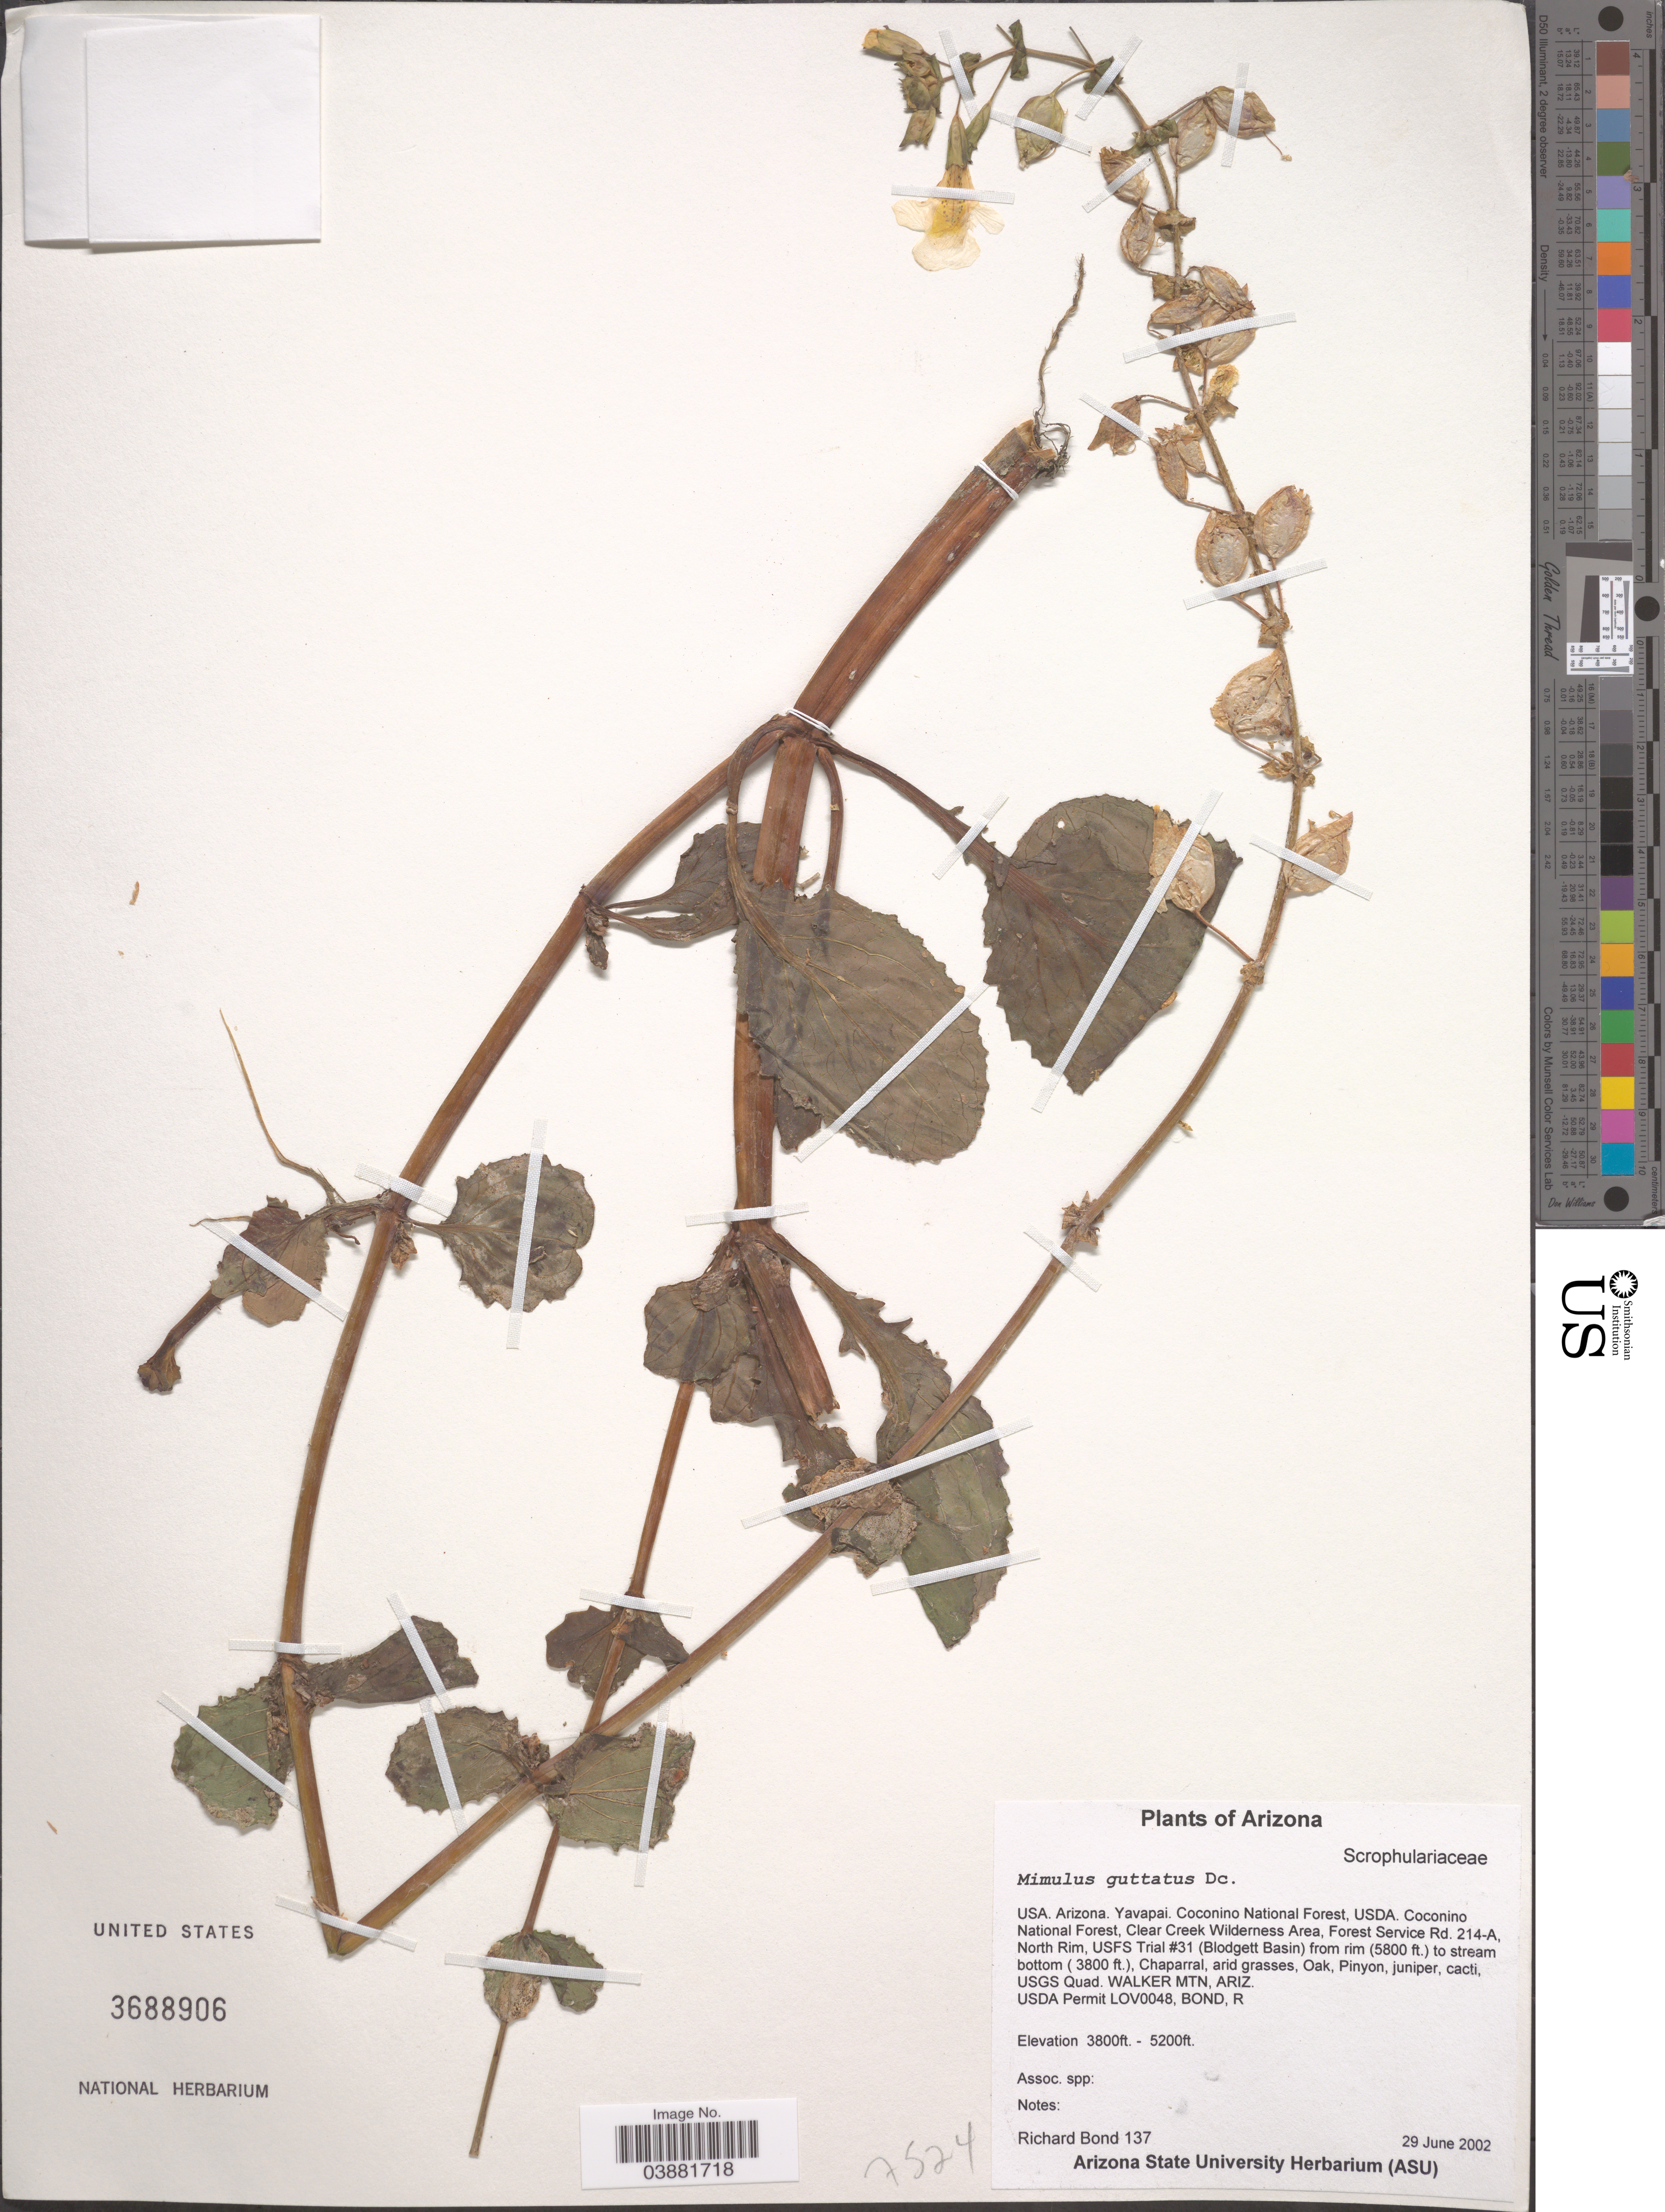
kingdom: Plantae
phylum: Tracheophyta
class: Magnoliopsida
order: Lamiales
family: Phrymaceae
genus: Mimulus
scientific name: Mimulus guttatus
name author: DC.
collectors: R. Bond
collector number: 137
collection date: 2002-06-29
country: United States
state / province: Arizona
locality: Yavapai. Coconino National Forest, USDA. Coconino National Forest, Clear Creek Wilderness Area, Forest Service Rd. 214-A North Rim, USFS Trail #31 (Blodgett Basin) from rim to stream bottom. USGS Quad. Walker Mtn.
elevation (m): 1158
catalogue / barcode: US 3688906